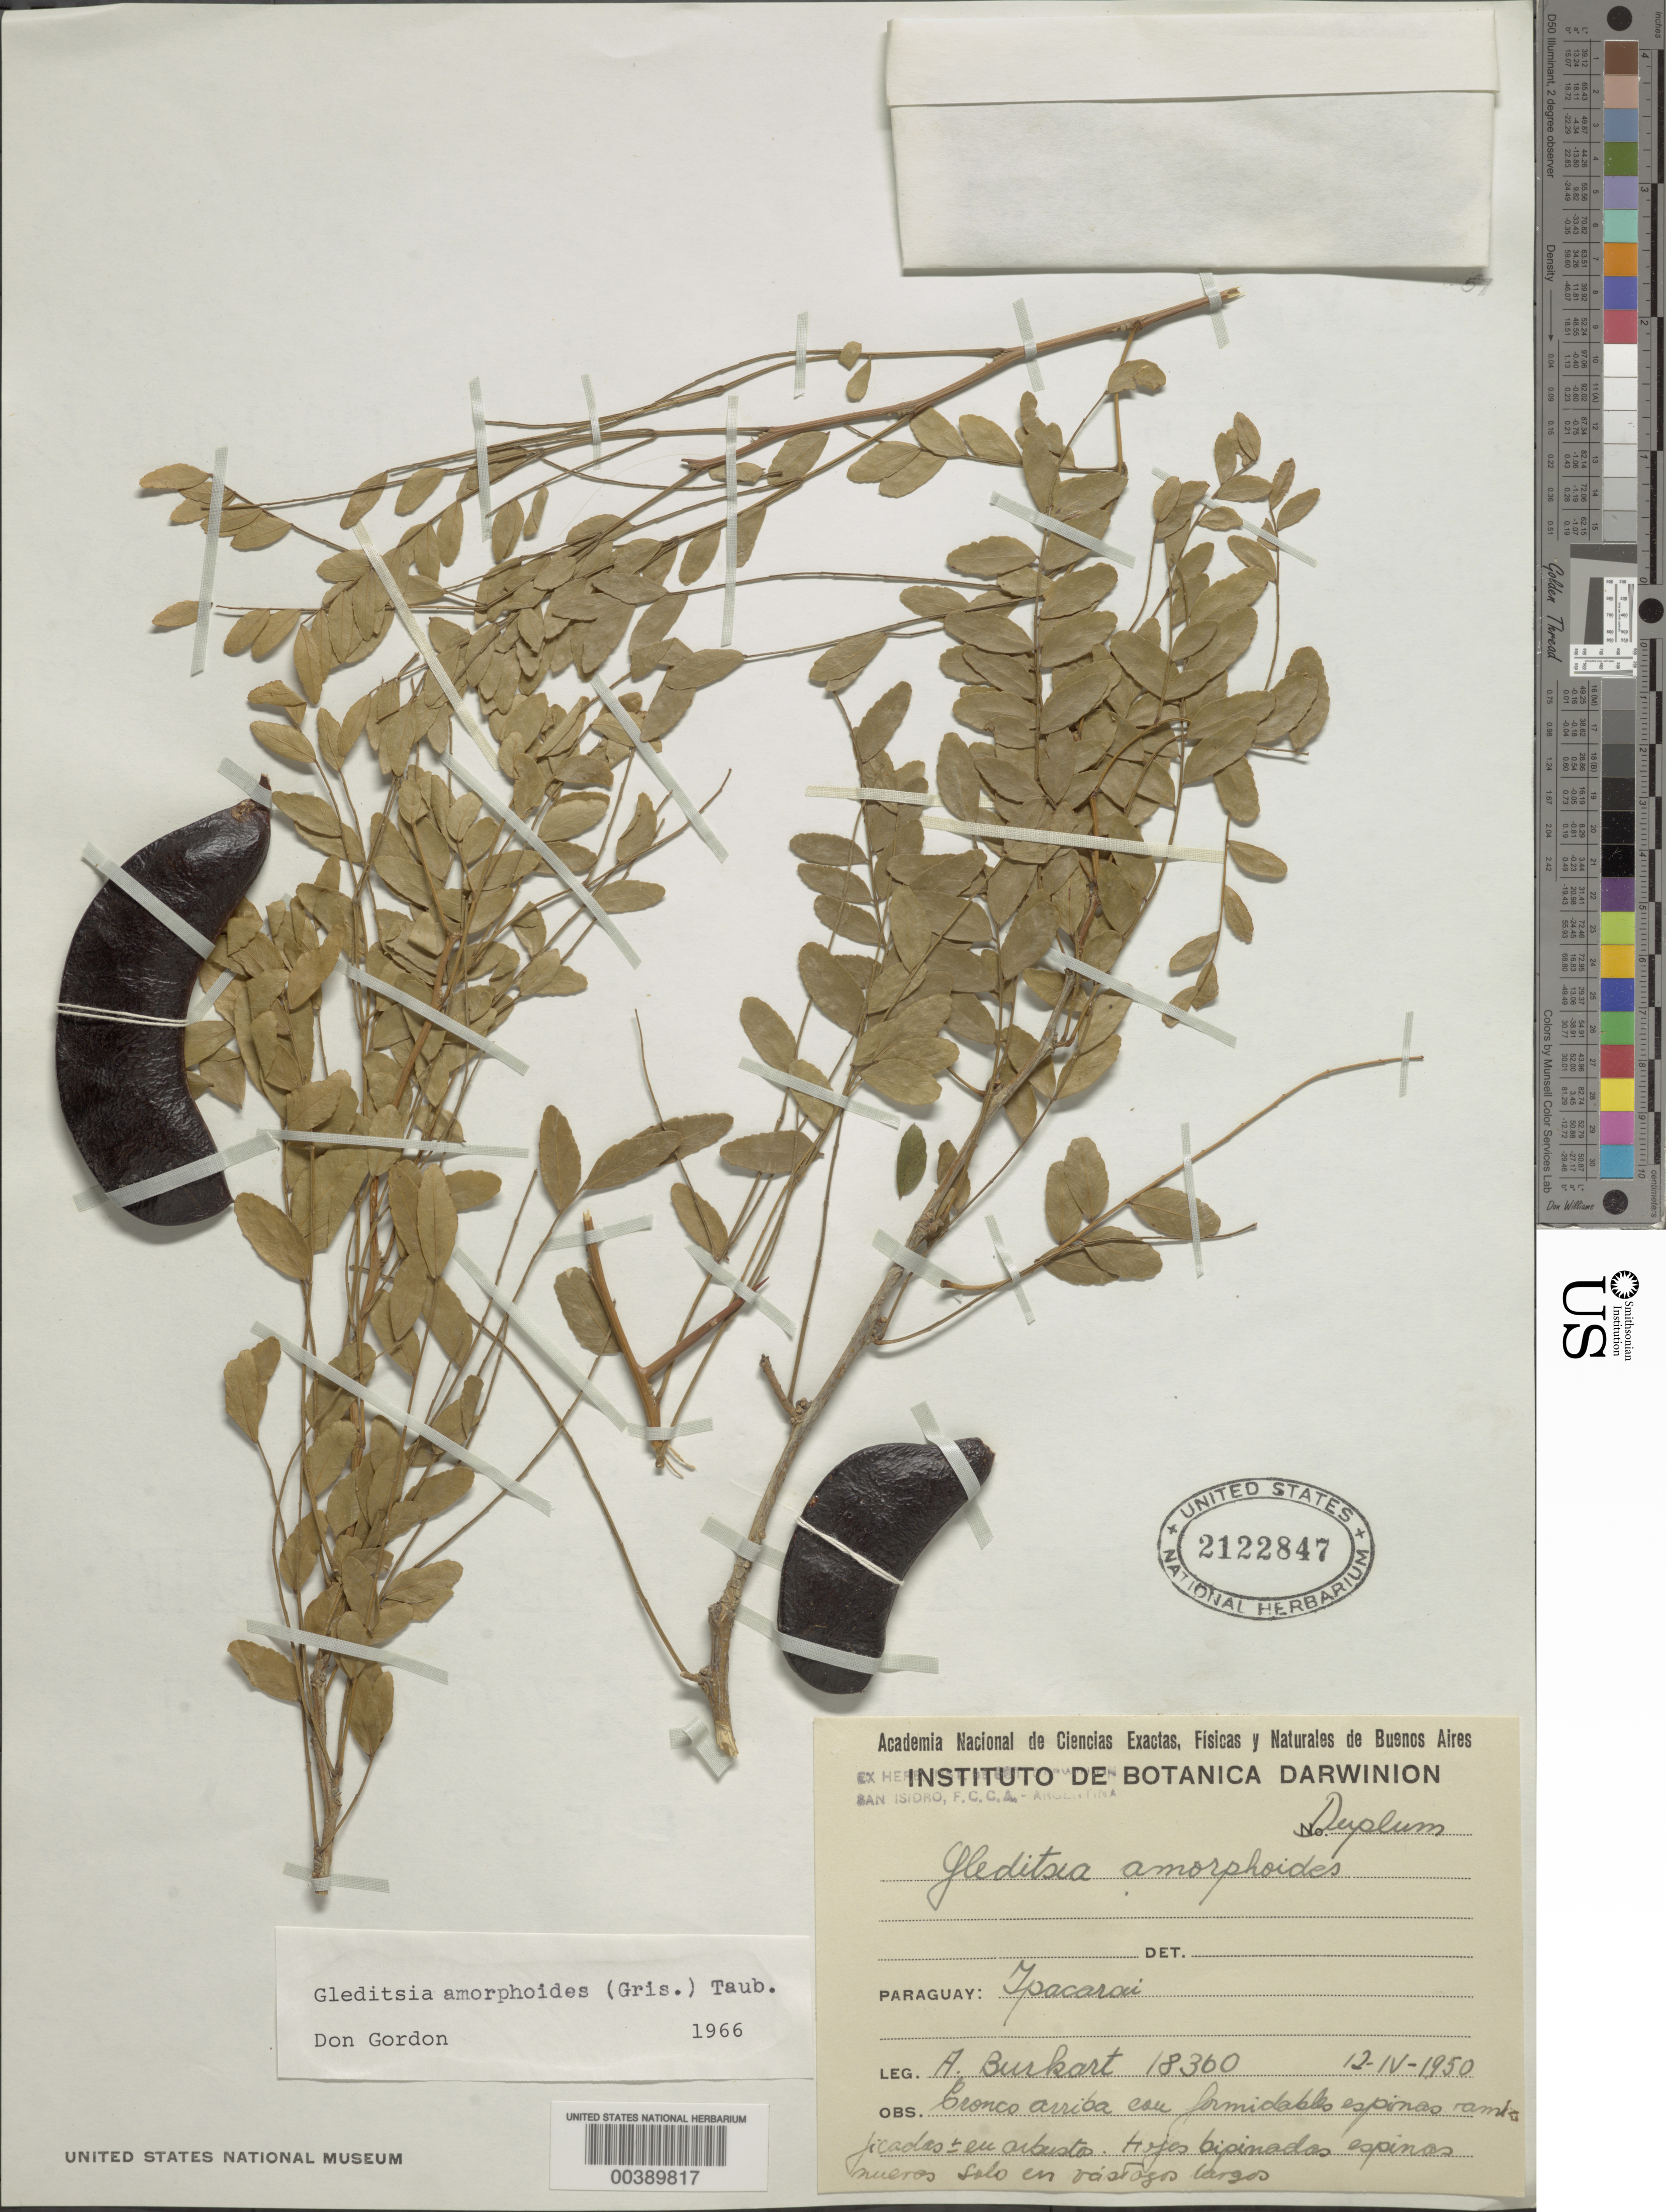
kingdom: Plantae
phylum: Tracheophyta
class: Magnoliopsida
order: Fabales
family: Fabaceae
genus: Gleditsia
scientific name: Gleditsia amorphoides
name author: (Griseb.) Taub.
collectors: A. E. Burkart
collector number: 18360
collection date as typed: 12 Apr 1950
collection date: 1950-04-12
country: Paraguay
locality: Ipacarai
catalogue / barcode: US 2122847